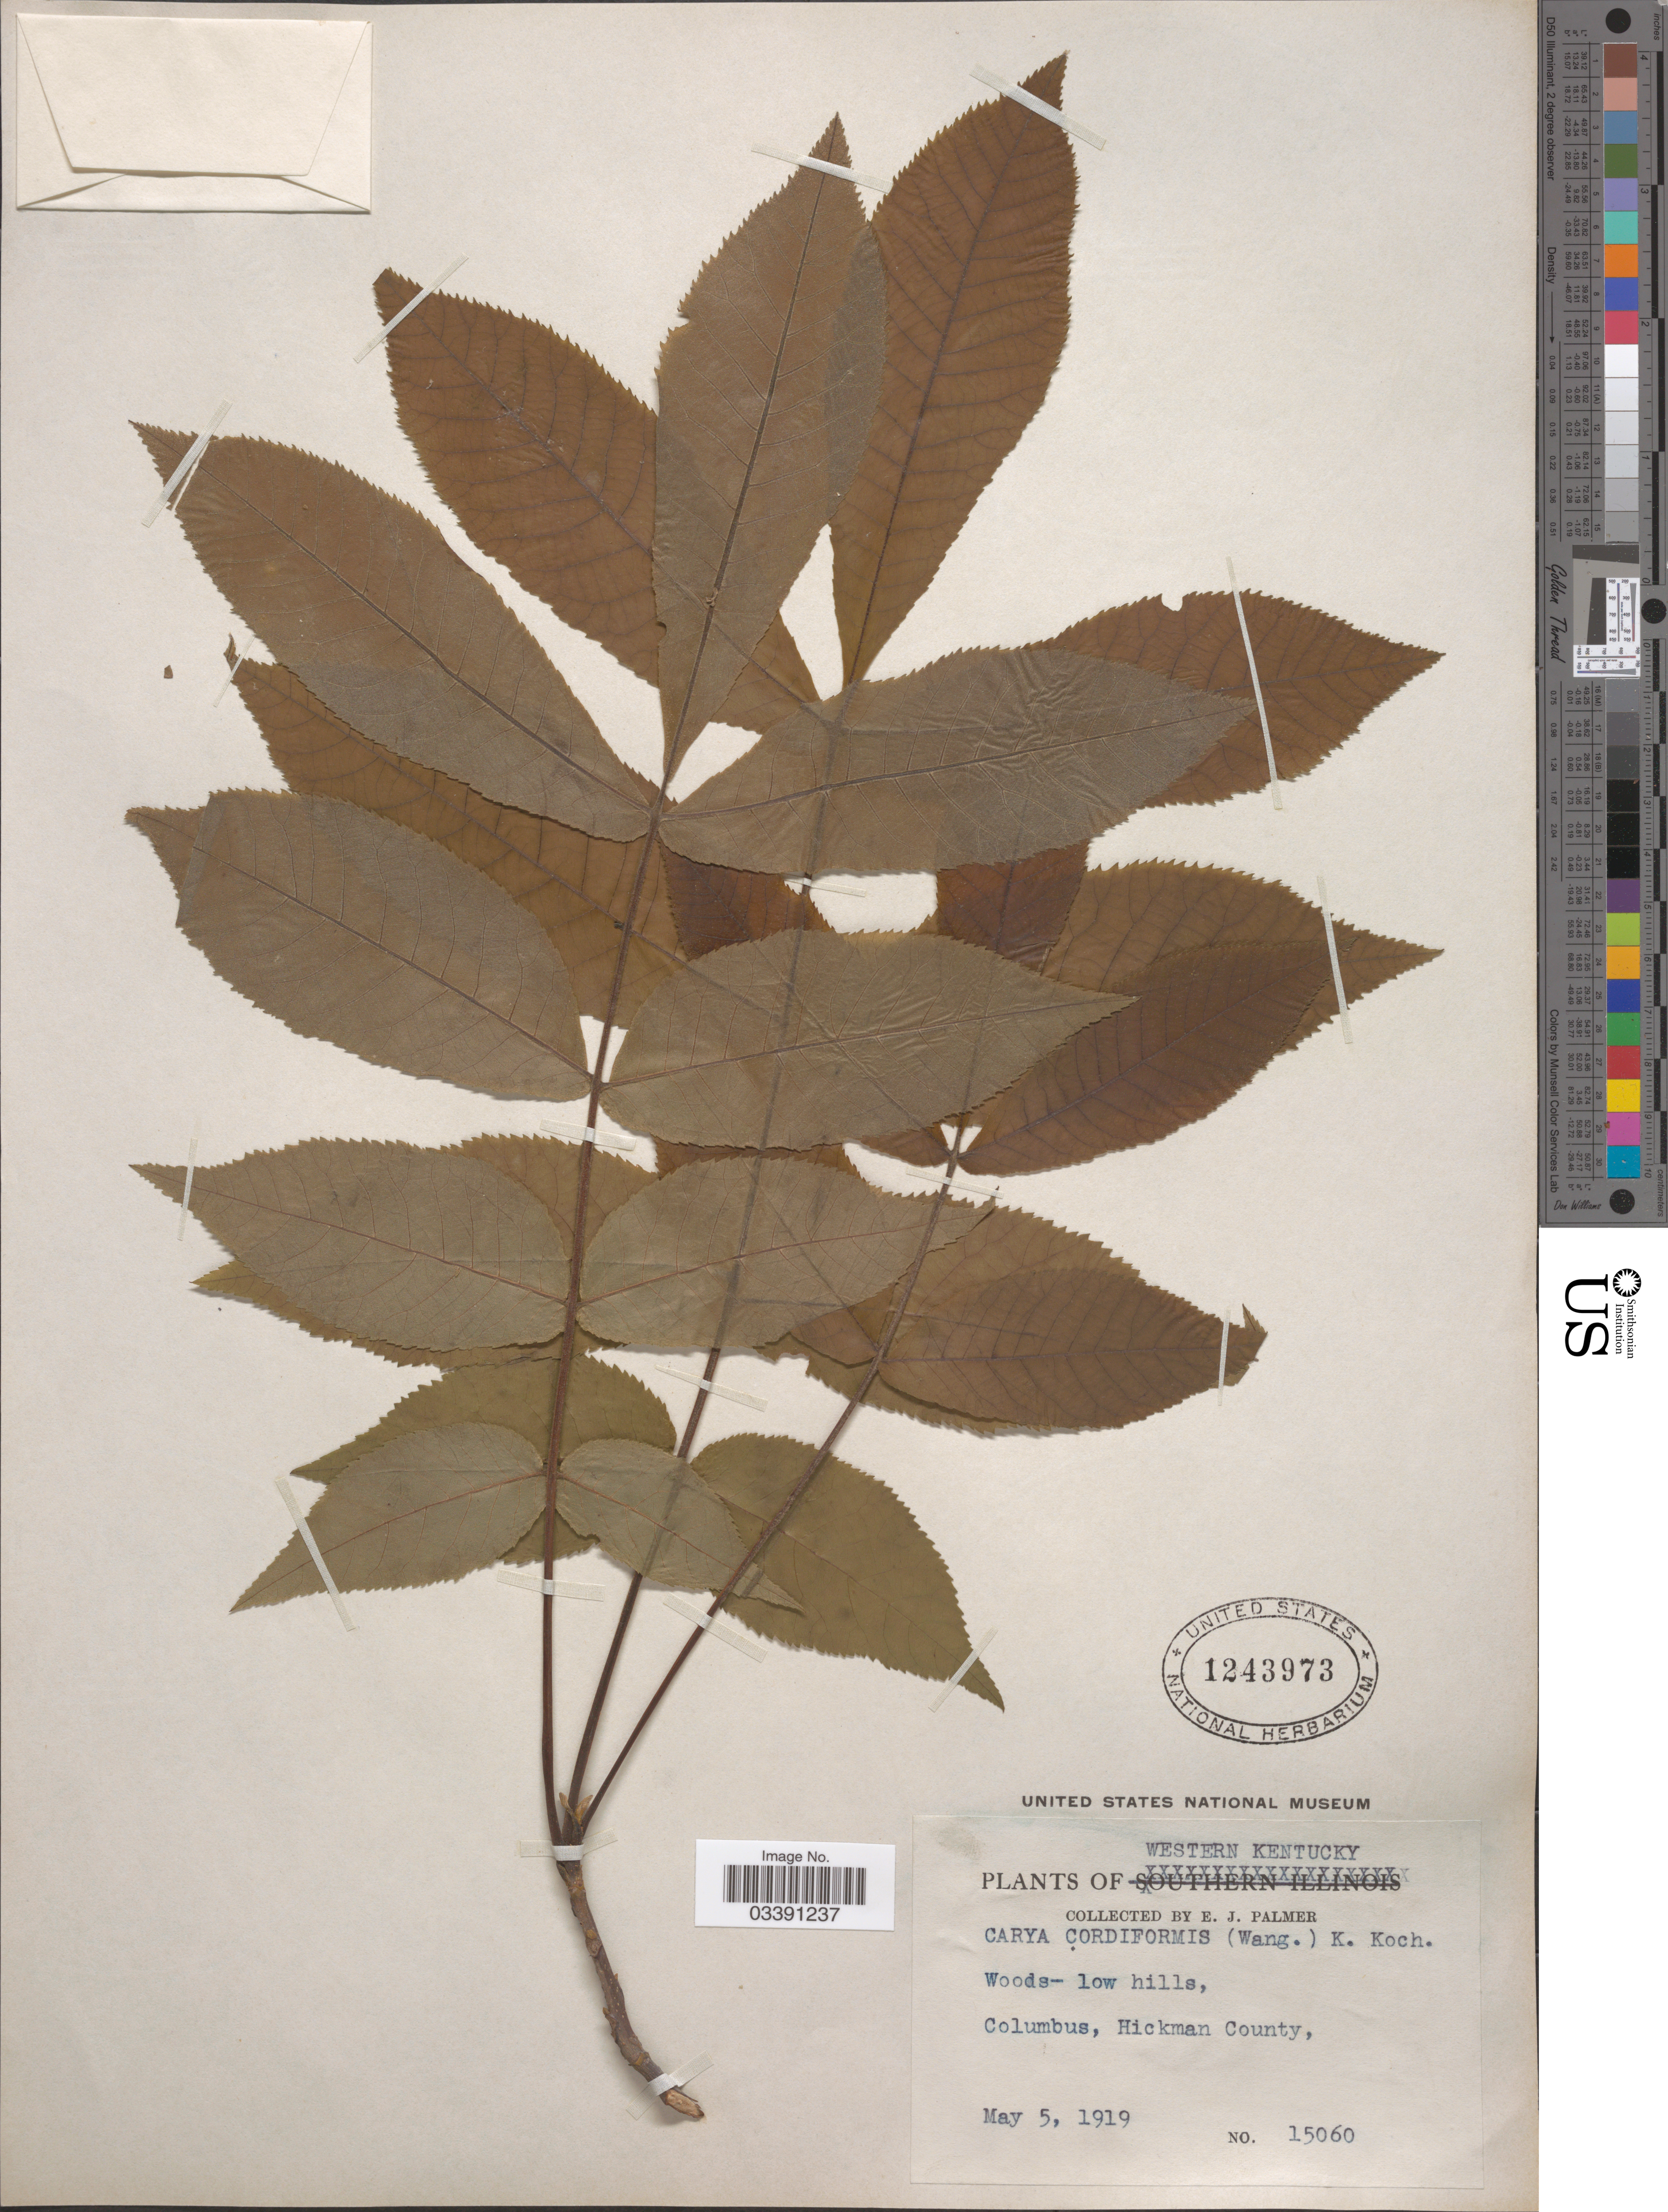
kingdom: Plantae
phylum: Tracheophyta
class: Magnoliopsida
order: Fagales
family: Juglandaceae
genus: Carya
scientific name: Carya cordiformis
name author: (Wangenh.) K. Koch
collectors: E. J. Palmer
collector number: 15060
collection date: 1919-05-05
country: United States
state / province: Kentucky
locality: Western Kentucky. Columbus, Hickman County.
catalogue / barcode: US 1243973